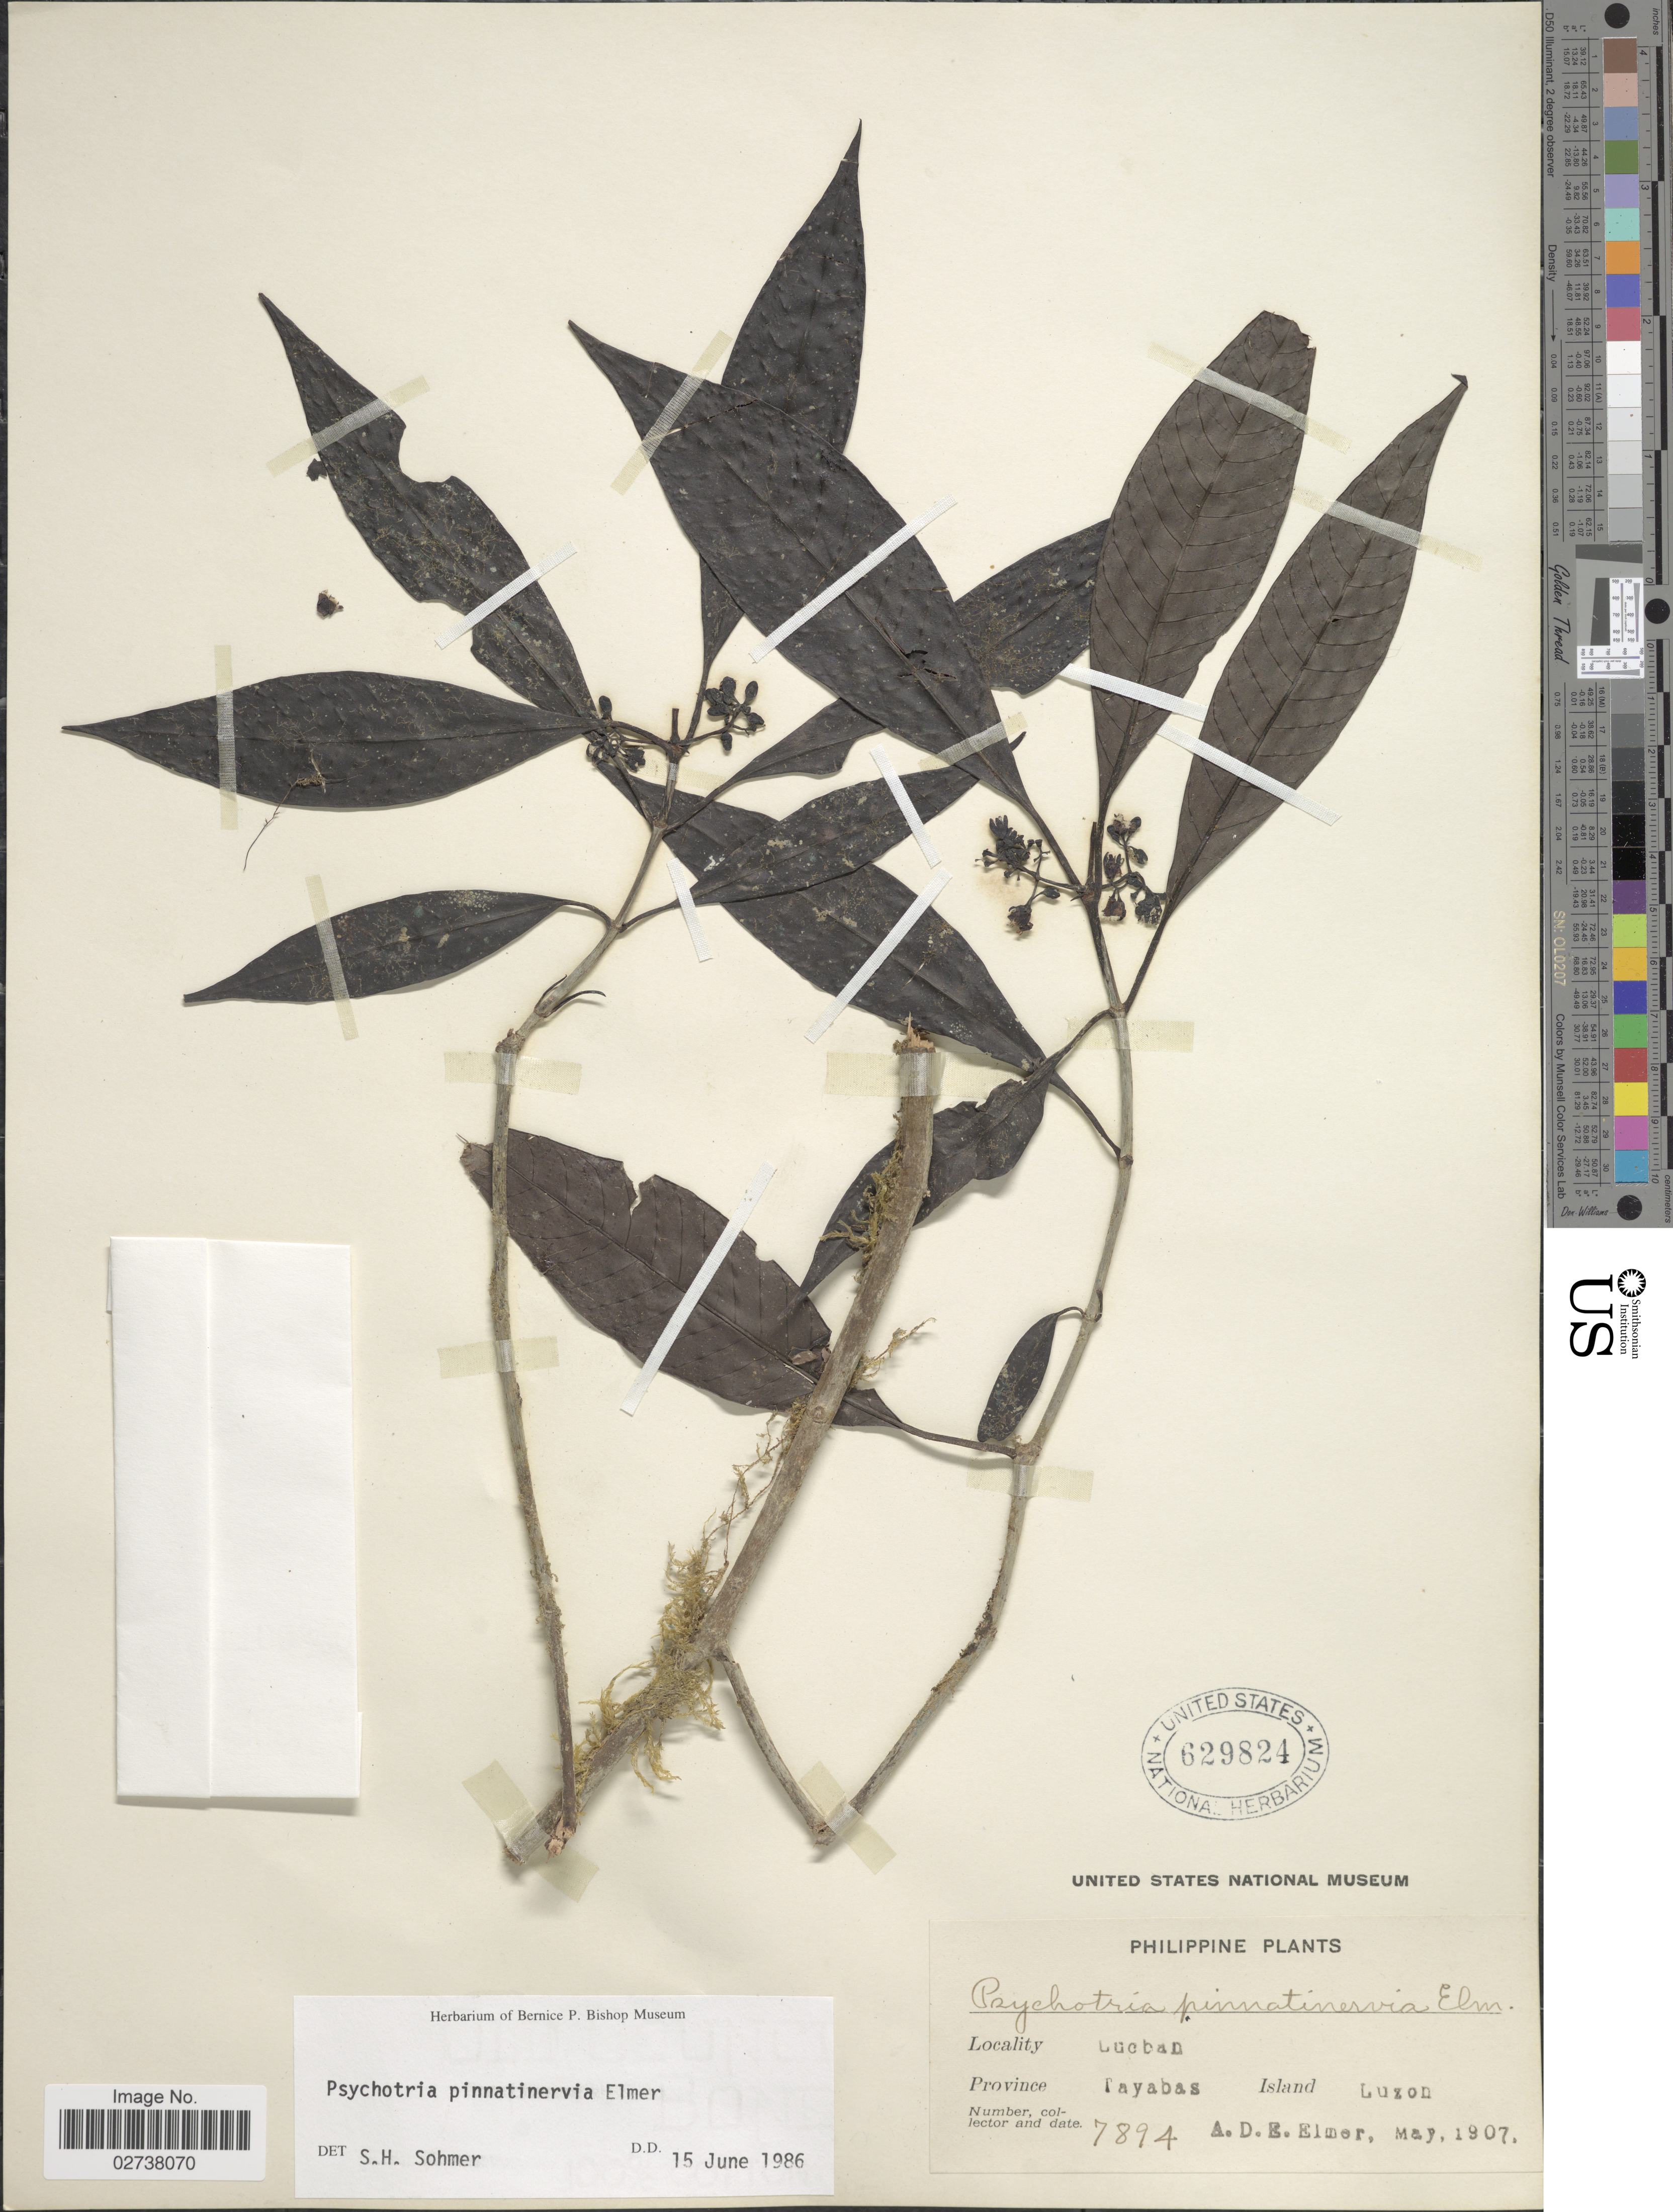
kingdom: Plantae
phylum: Tracheophyta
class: Magnoliopsida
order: Gentianales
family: Rubiaceae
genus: Psychotria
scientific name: Psychotria pinnatinervia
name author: Elmer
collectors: A. D. E. Elmer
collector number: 7894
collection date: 1907-05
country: Philippines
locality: Lucban, Province Tayabas Island, Luzon.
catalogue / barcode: US 629824